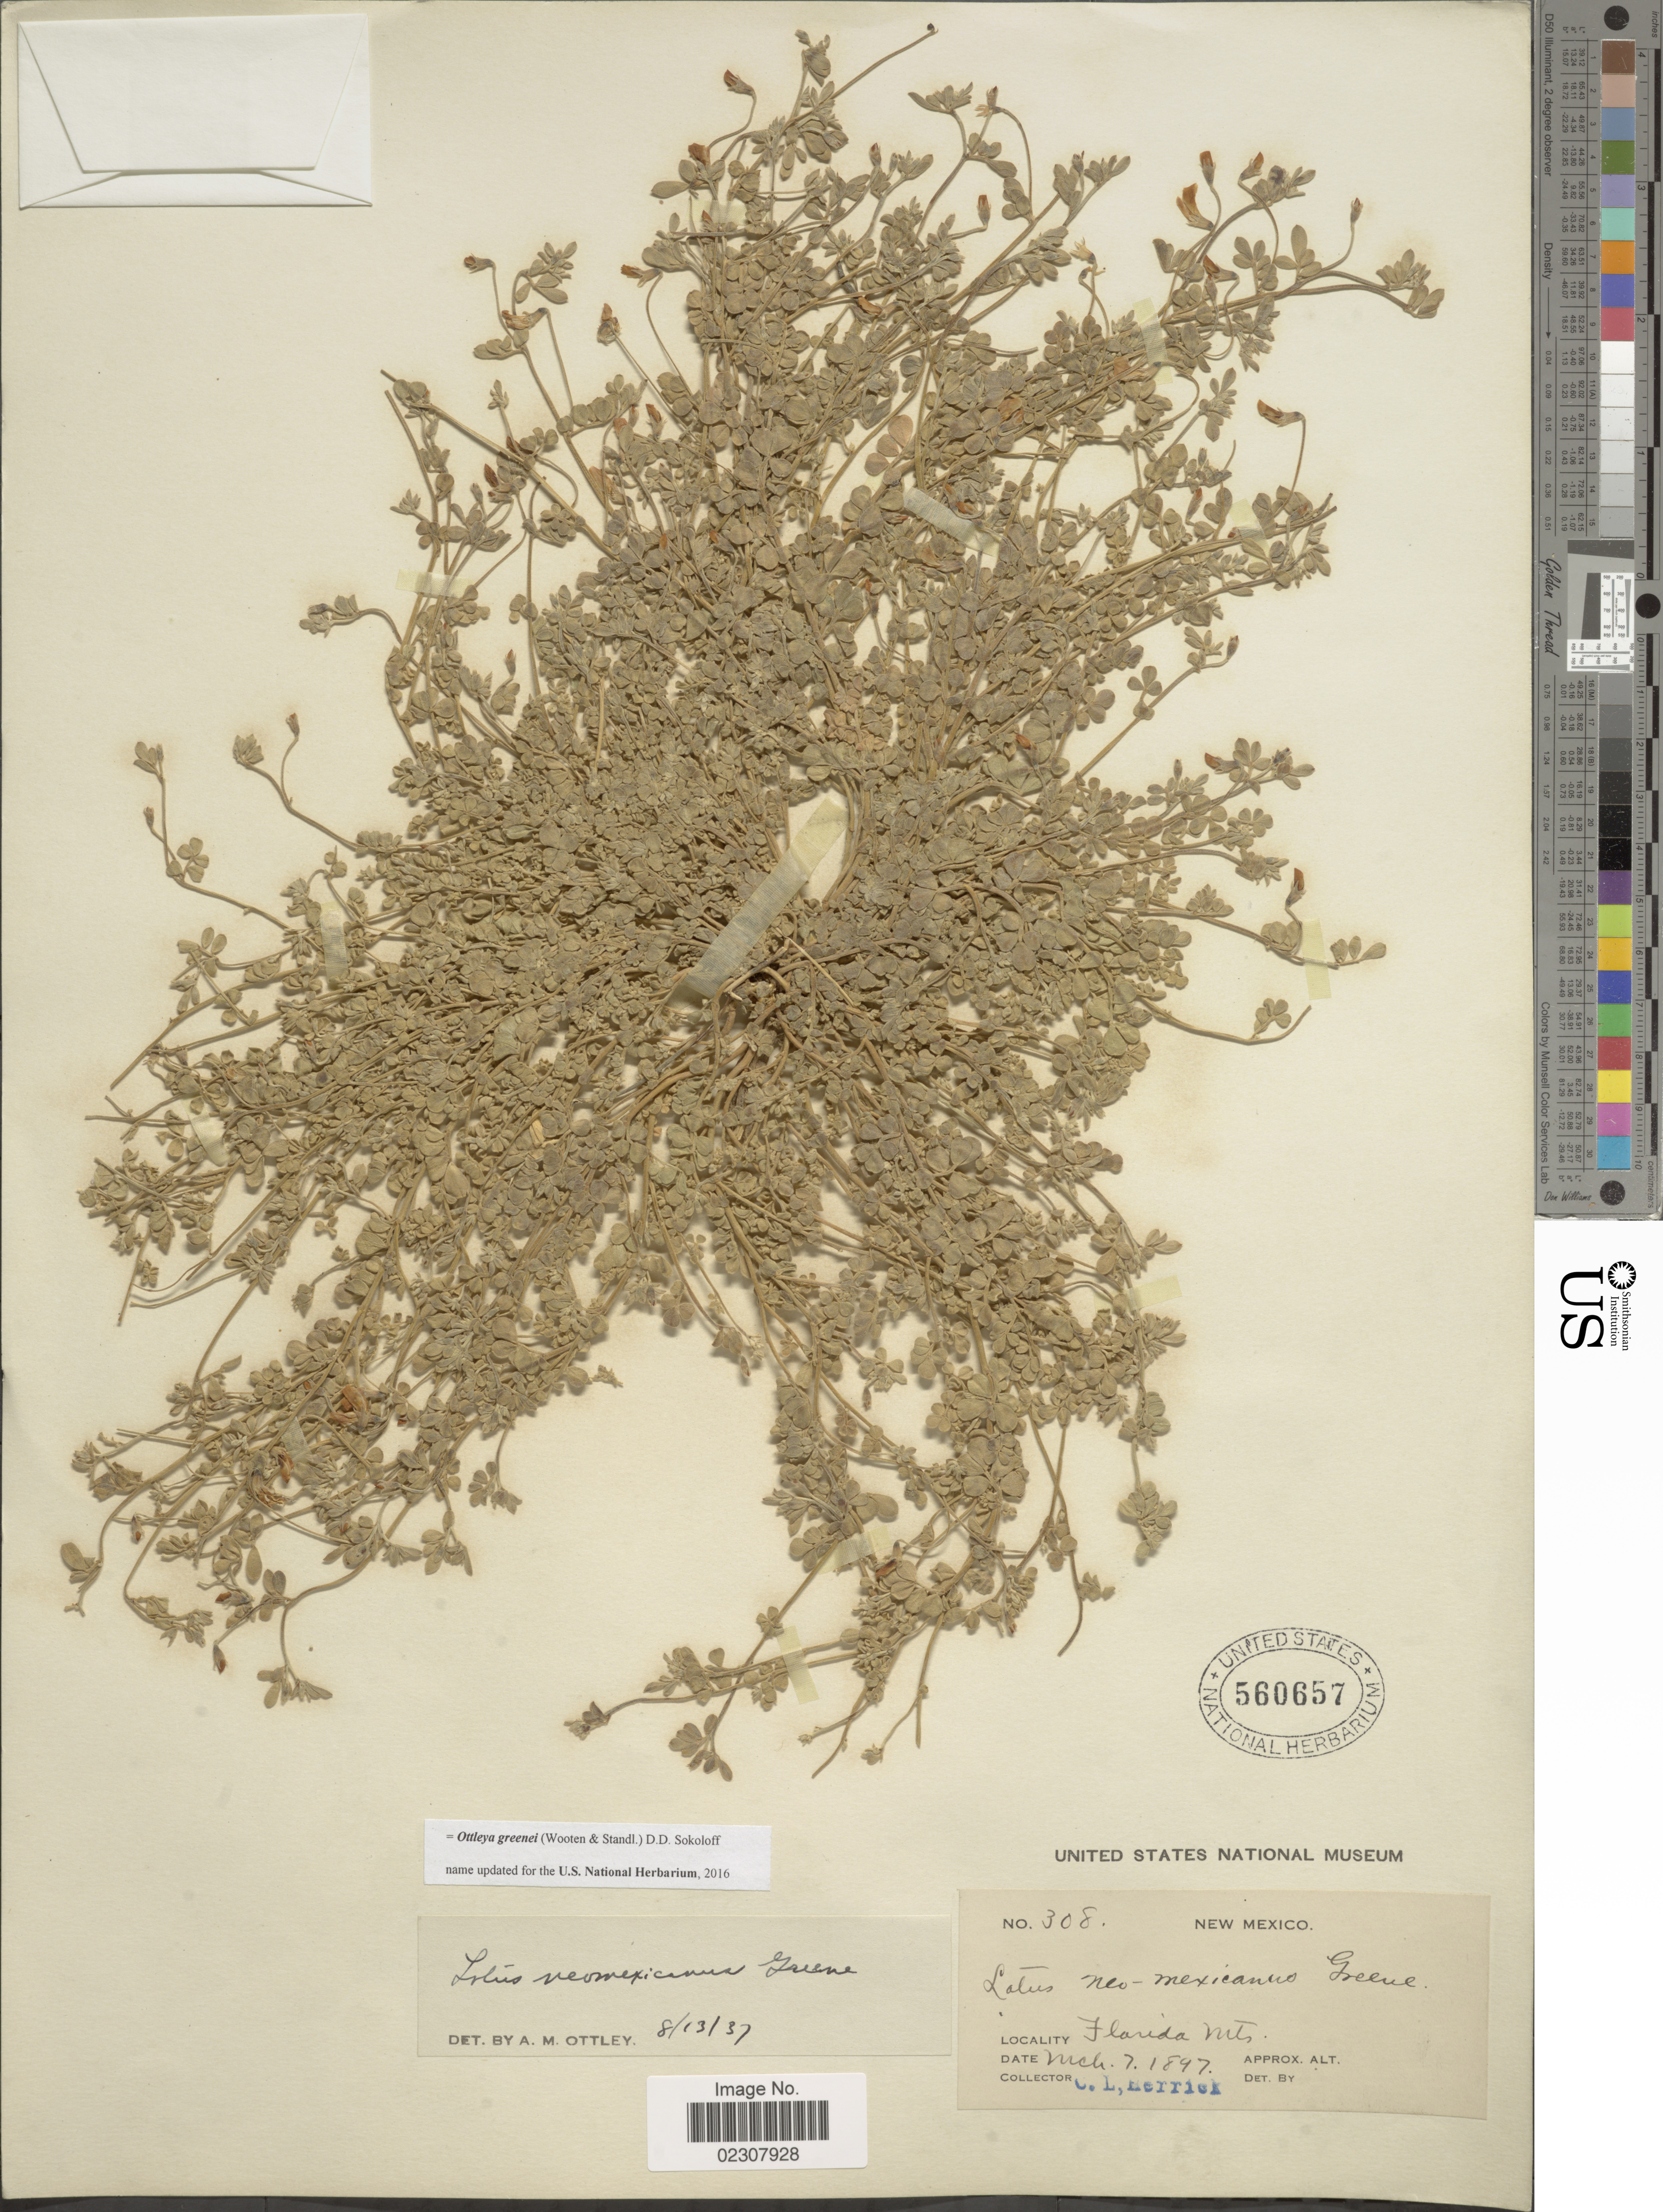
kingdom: Plantae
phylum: Tracheophyta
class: Magnoliopsida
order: Fabales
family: Fabaceae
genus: Ottleya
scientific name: Ottleya greenei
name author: (Wooten & Standl.) D.D. Sokoloff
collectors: C. Herrick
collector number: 308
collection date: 1897-03-07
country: United States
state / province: New Mexico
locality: Florida Mts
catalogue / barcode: US 560657